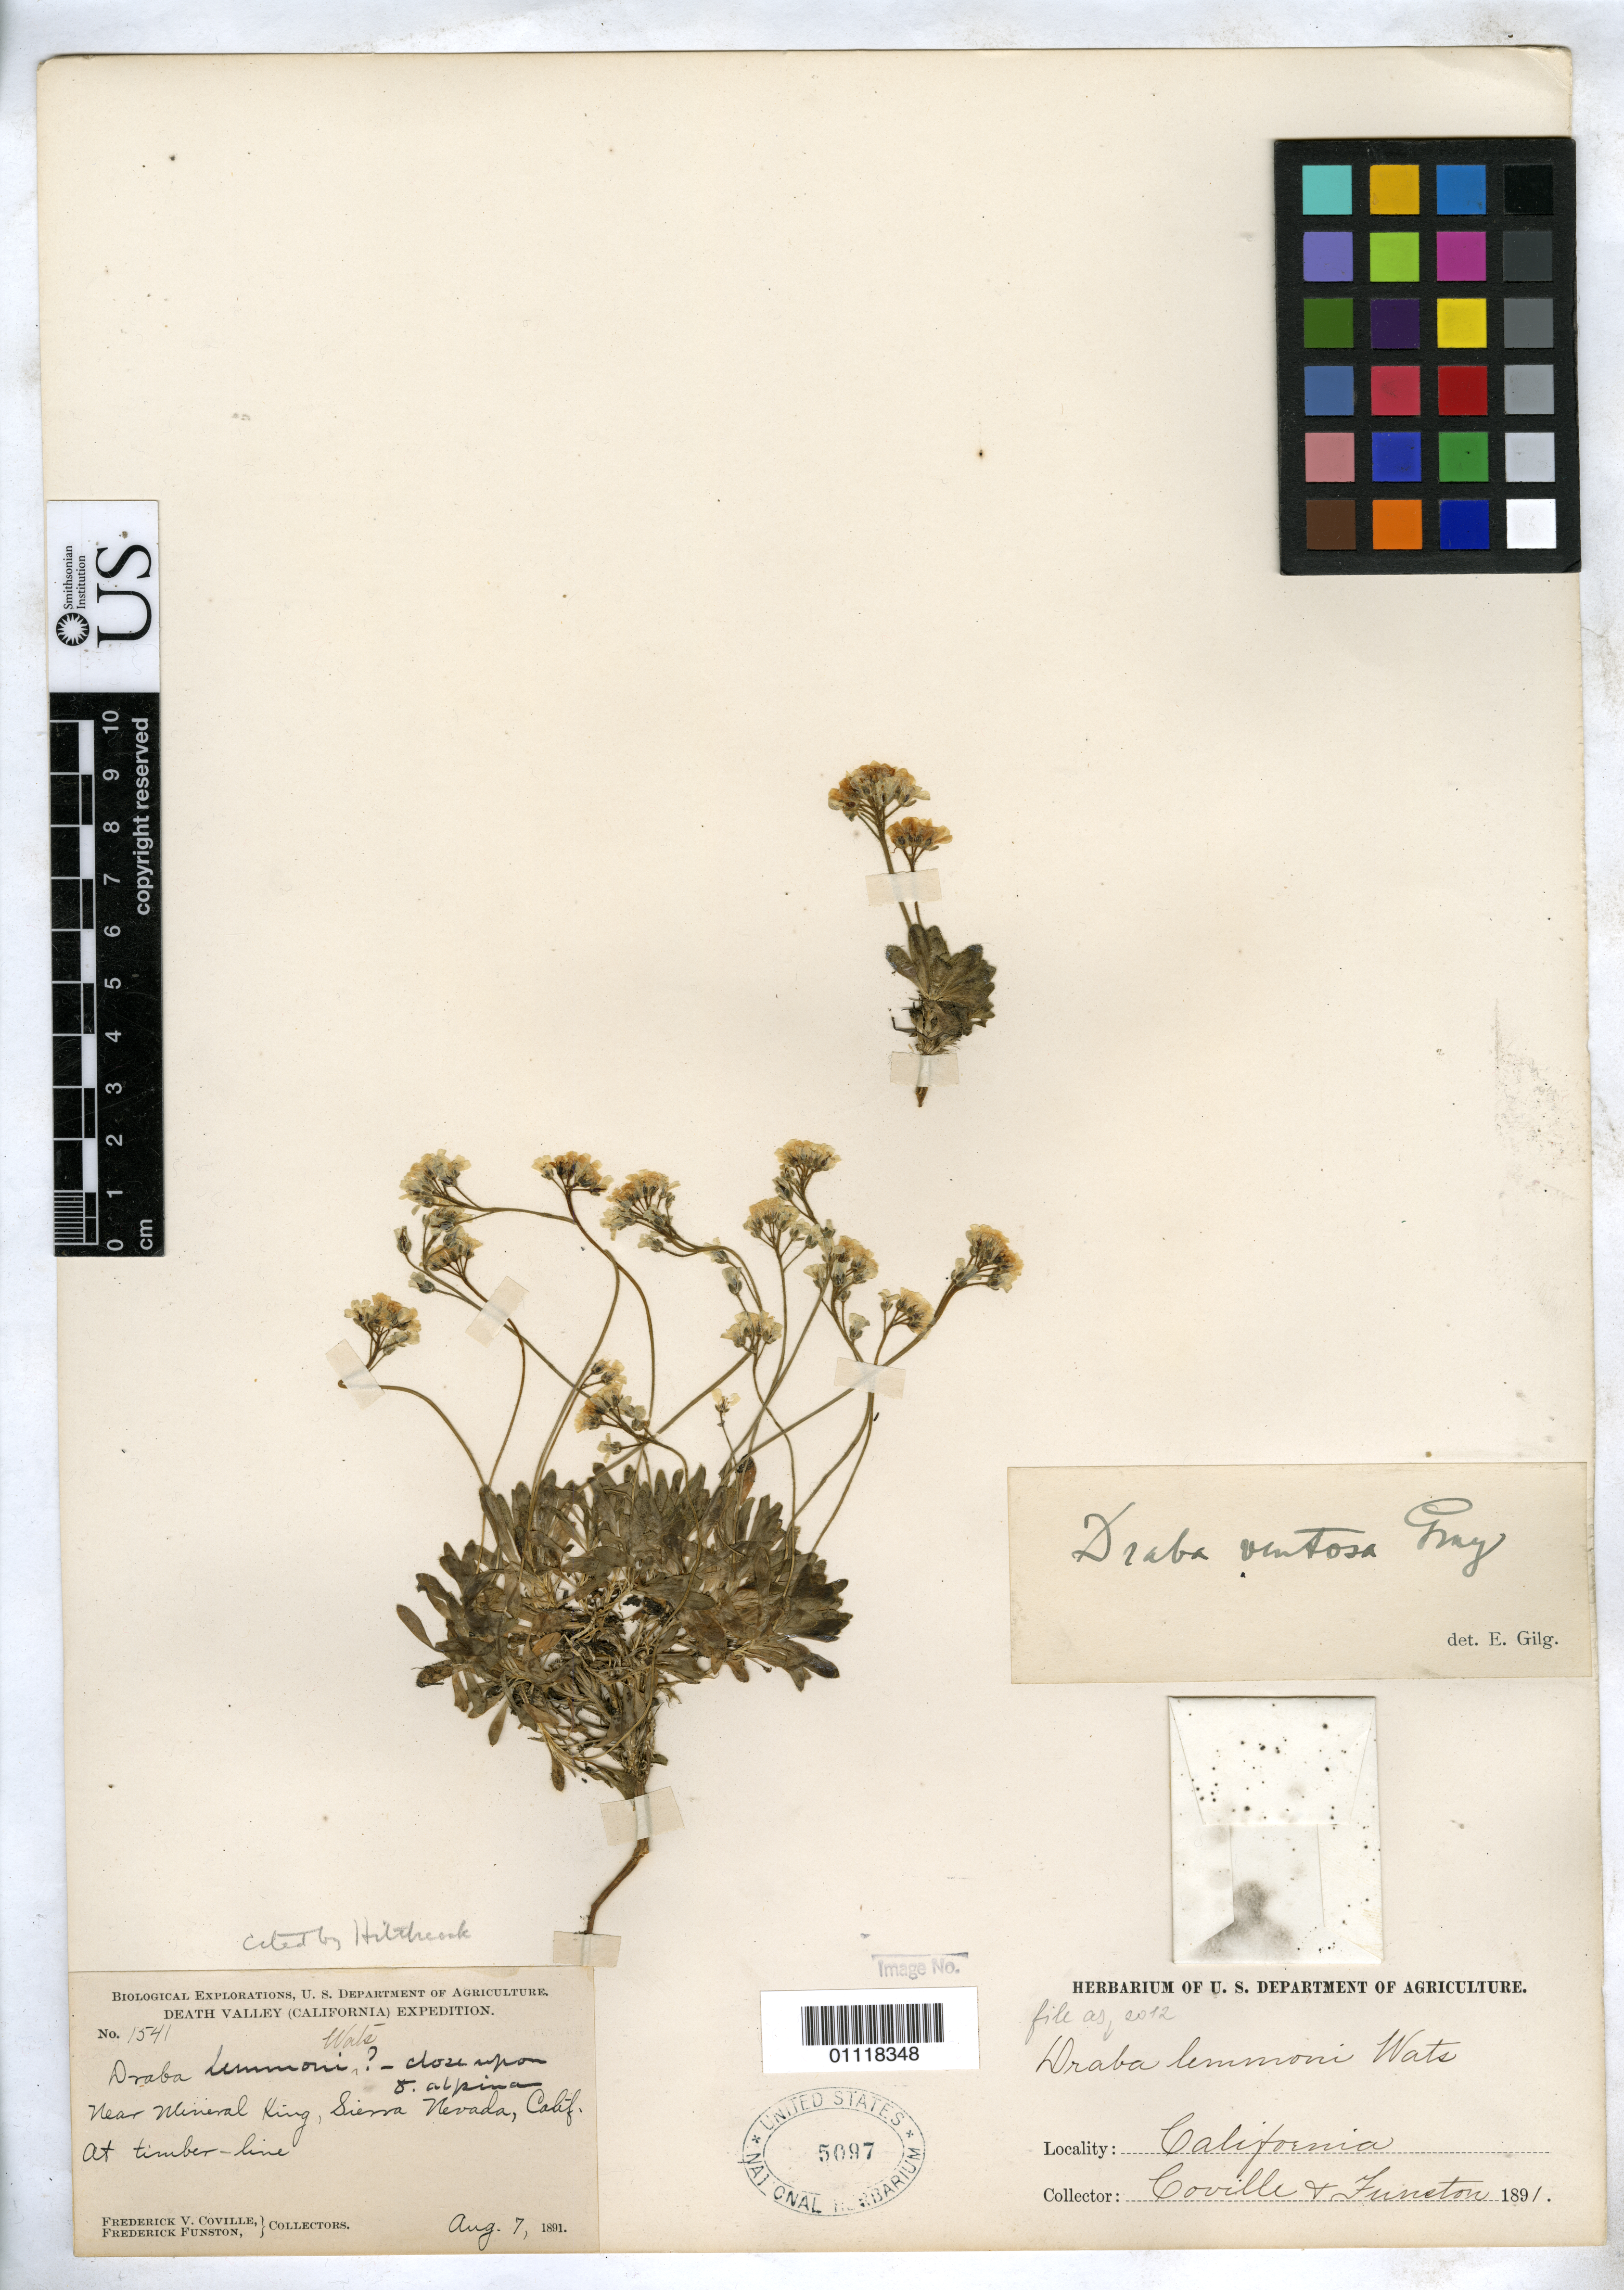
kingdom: Plantae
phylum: Tracheophyta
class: Magnoliopsida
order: Brassicales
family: Brassicaceae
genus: Draba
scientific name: Draba lemmonii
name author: S. Watson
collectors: F. V. Coville & F. Funston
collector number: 1541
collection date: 1891-08-07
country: United States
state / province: California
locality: Near Mineral King, Sierra Nevada, at timber-line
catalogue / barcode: US 5097